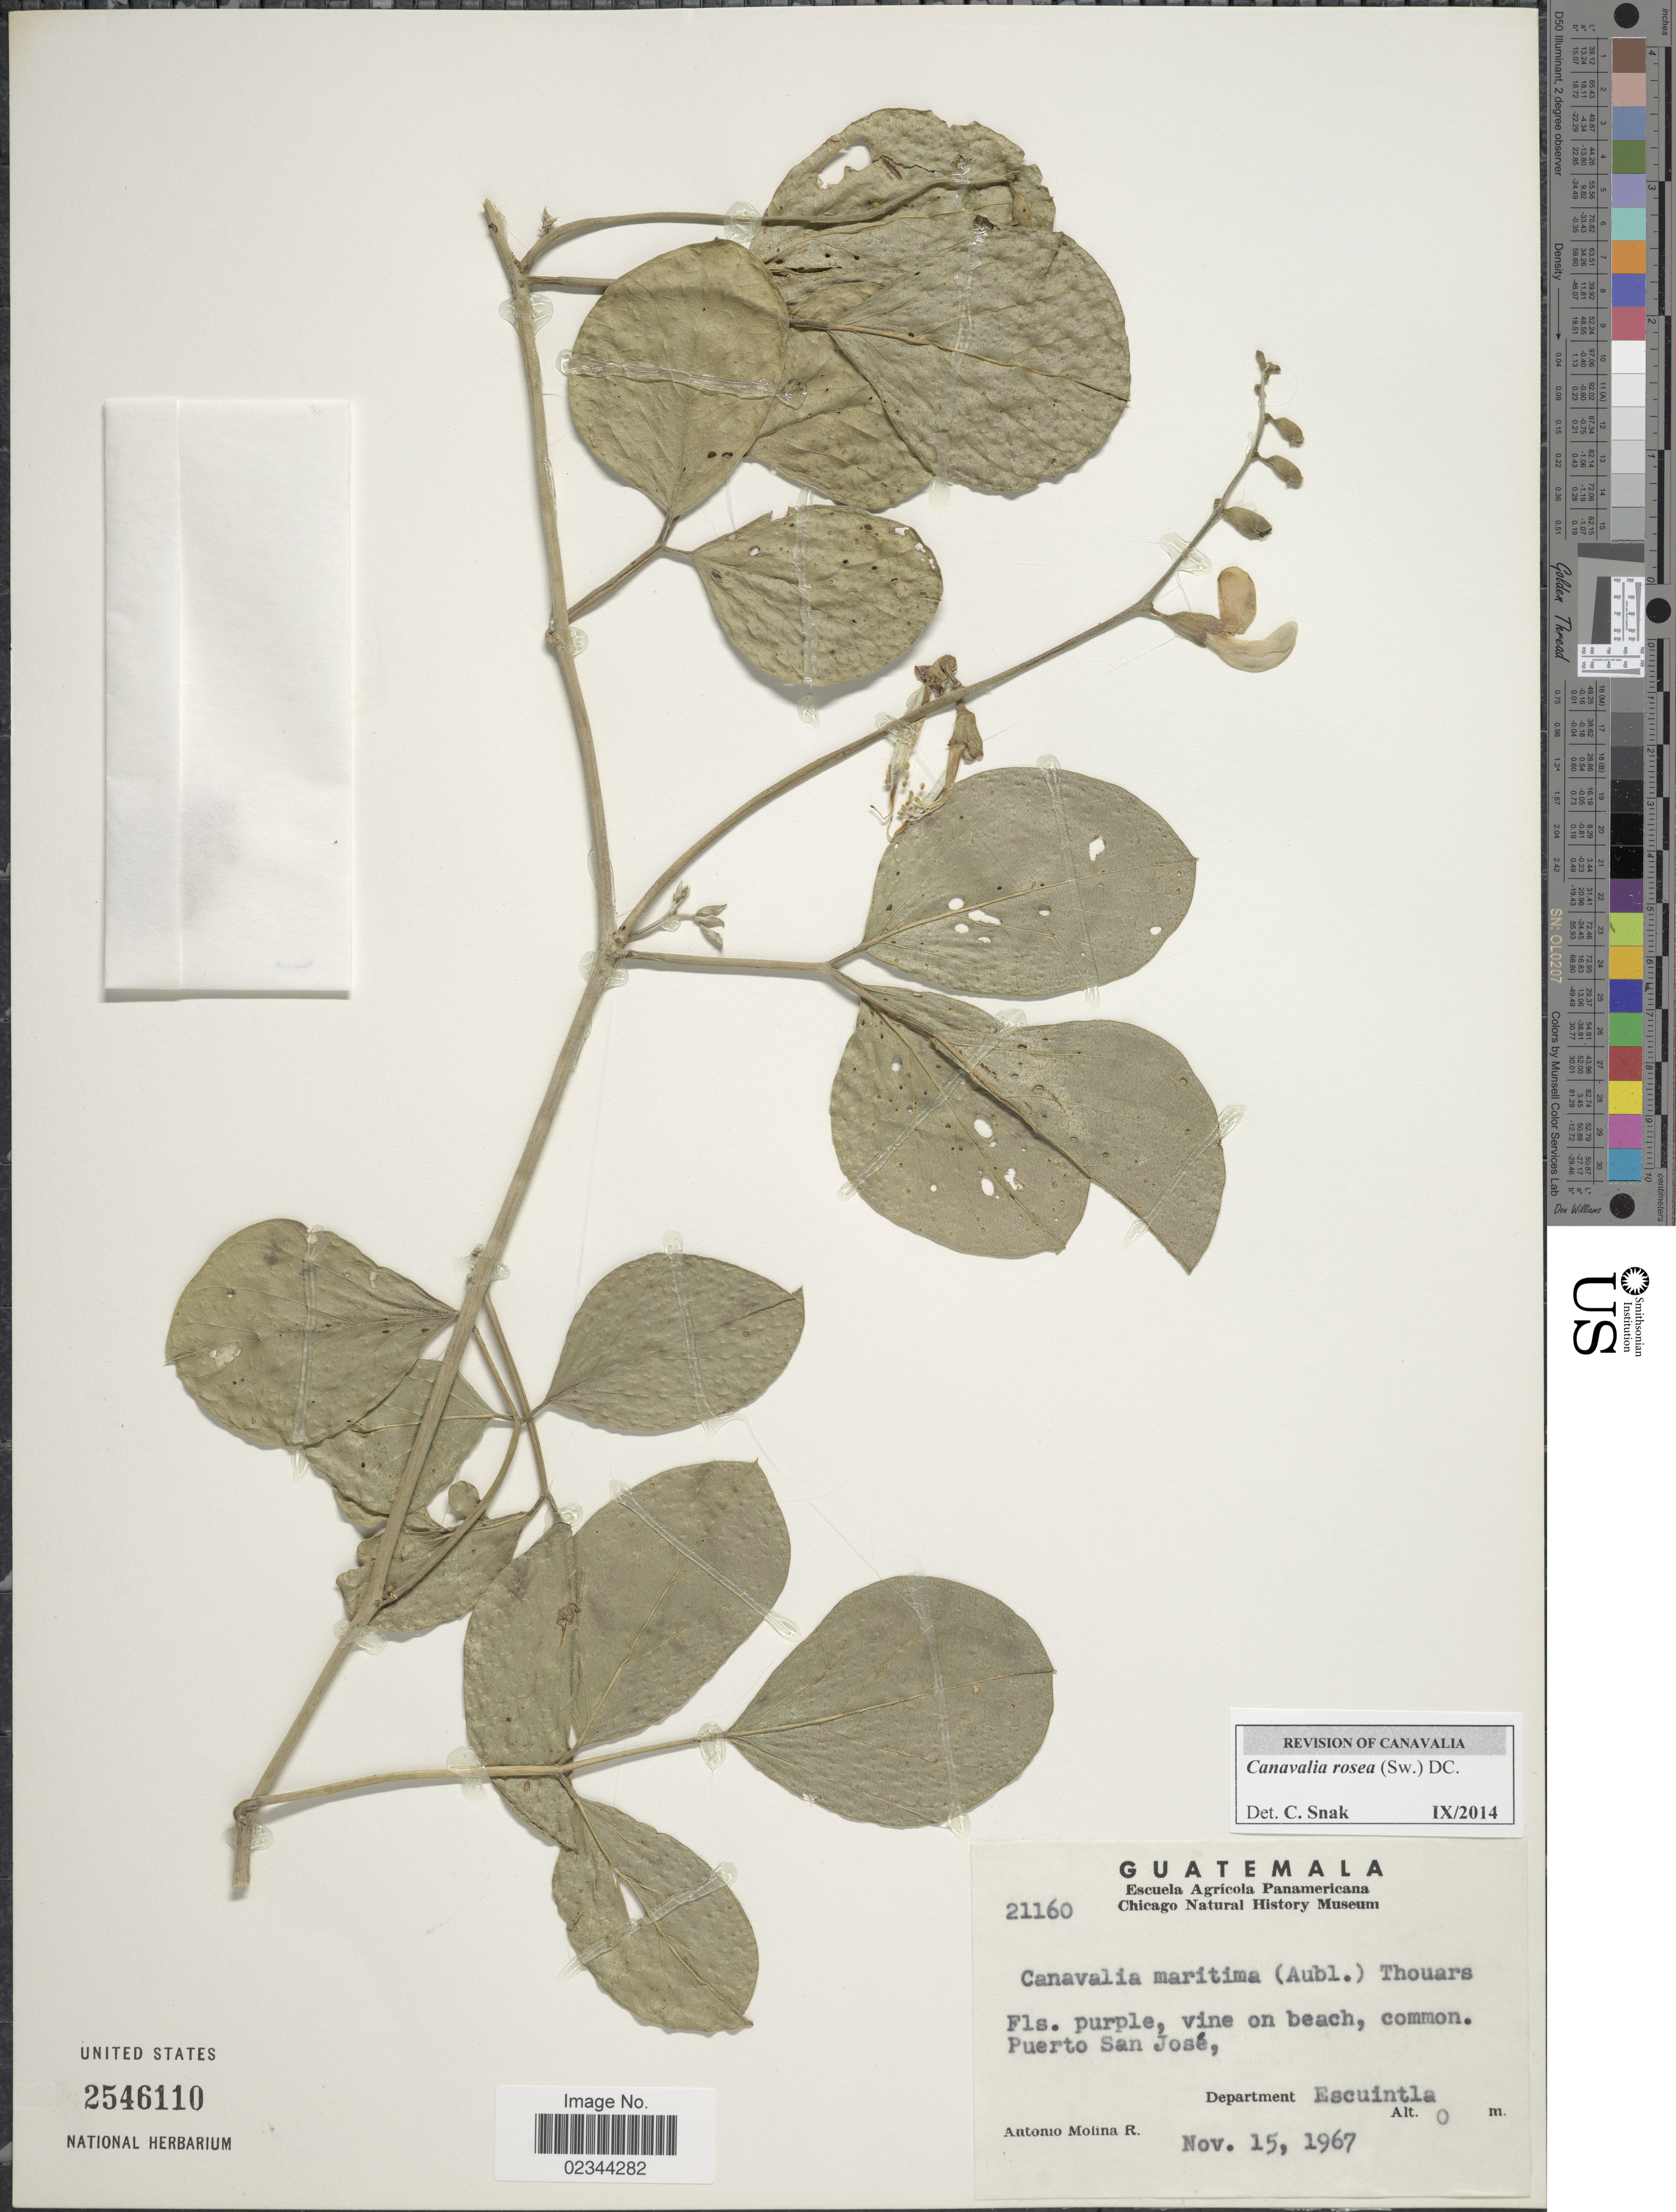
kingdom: Plantae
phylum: Tracheophyta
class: Magnoliopsida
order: Fabales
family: Fabaceae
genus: Canavalia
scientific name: Canavalia rosea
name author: (Sw.) DC.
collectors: A. Molina R.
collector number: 21160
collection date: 1967-11-15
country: Guatemala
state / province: Escuintla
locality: Vine on beach, common, Puerto San Jose.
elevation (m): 0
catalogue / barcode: US 2546110